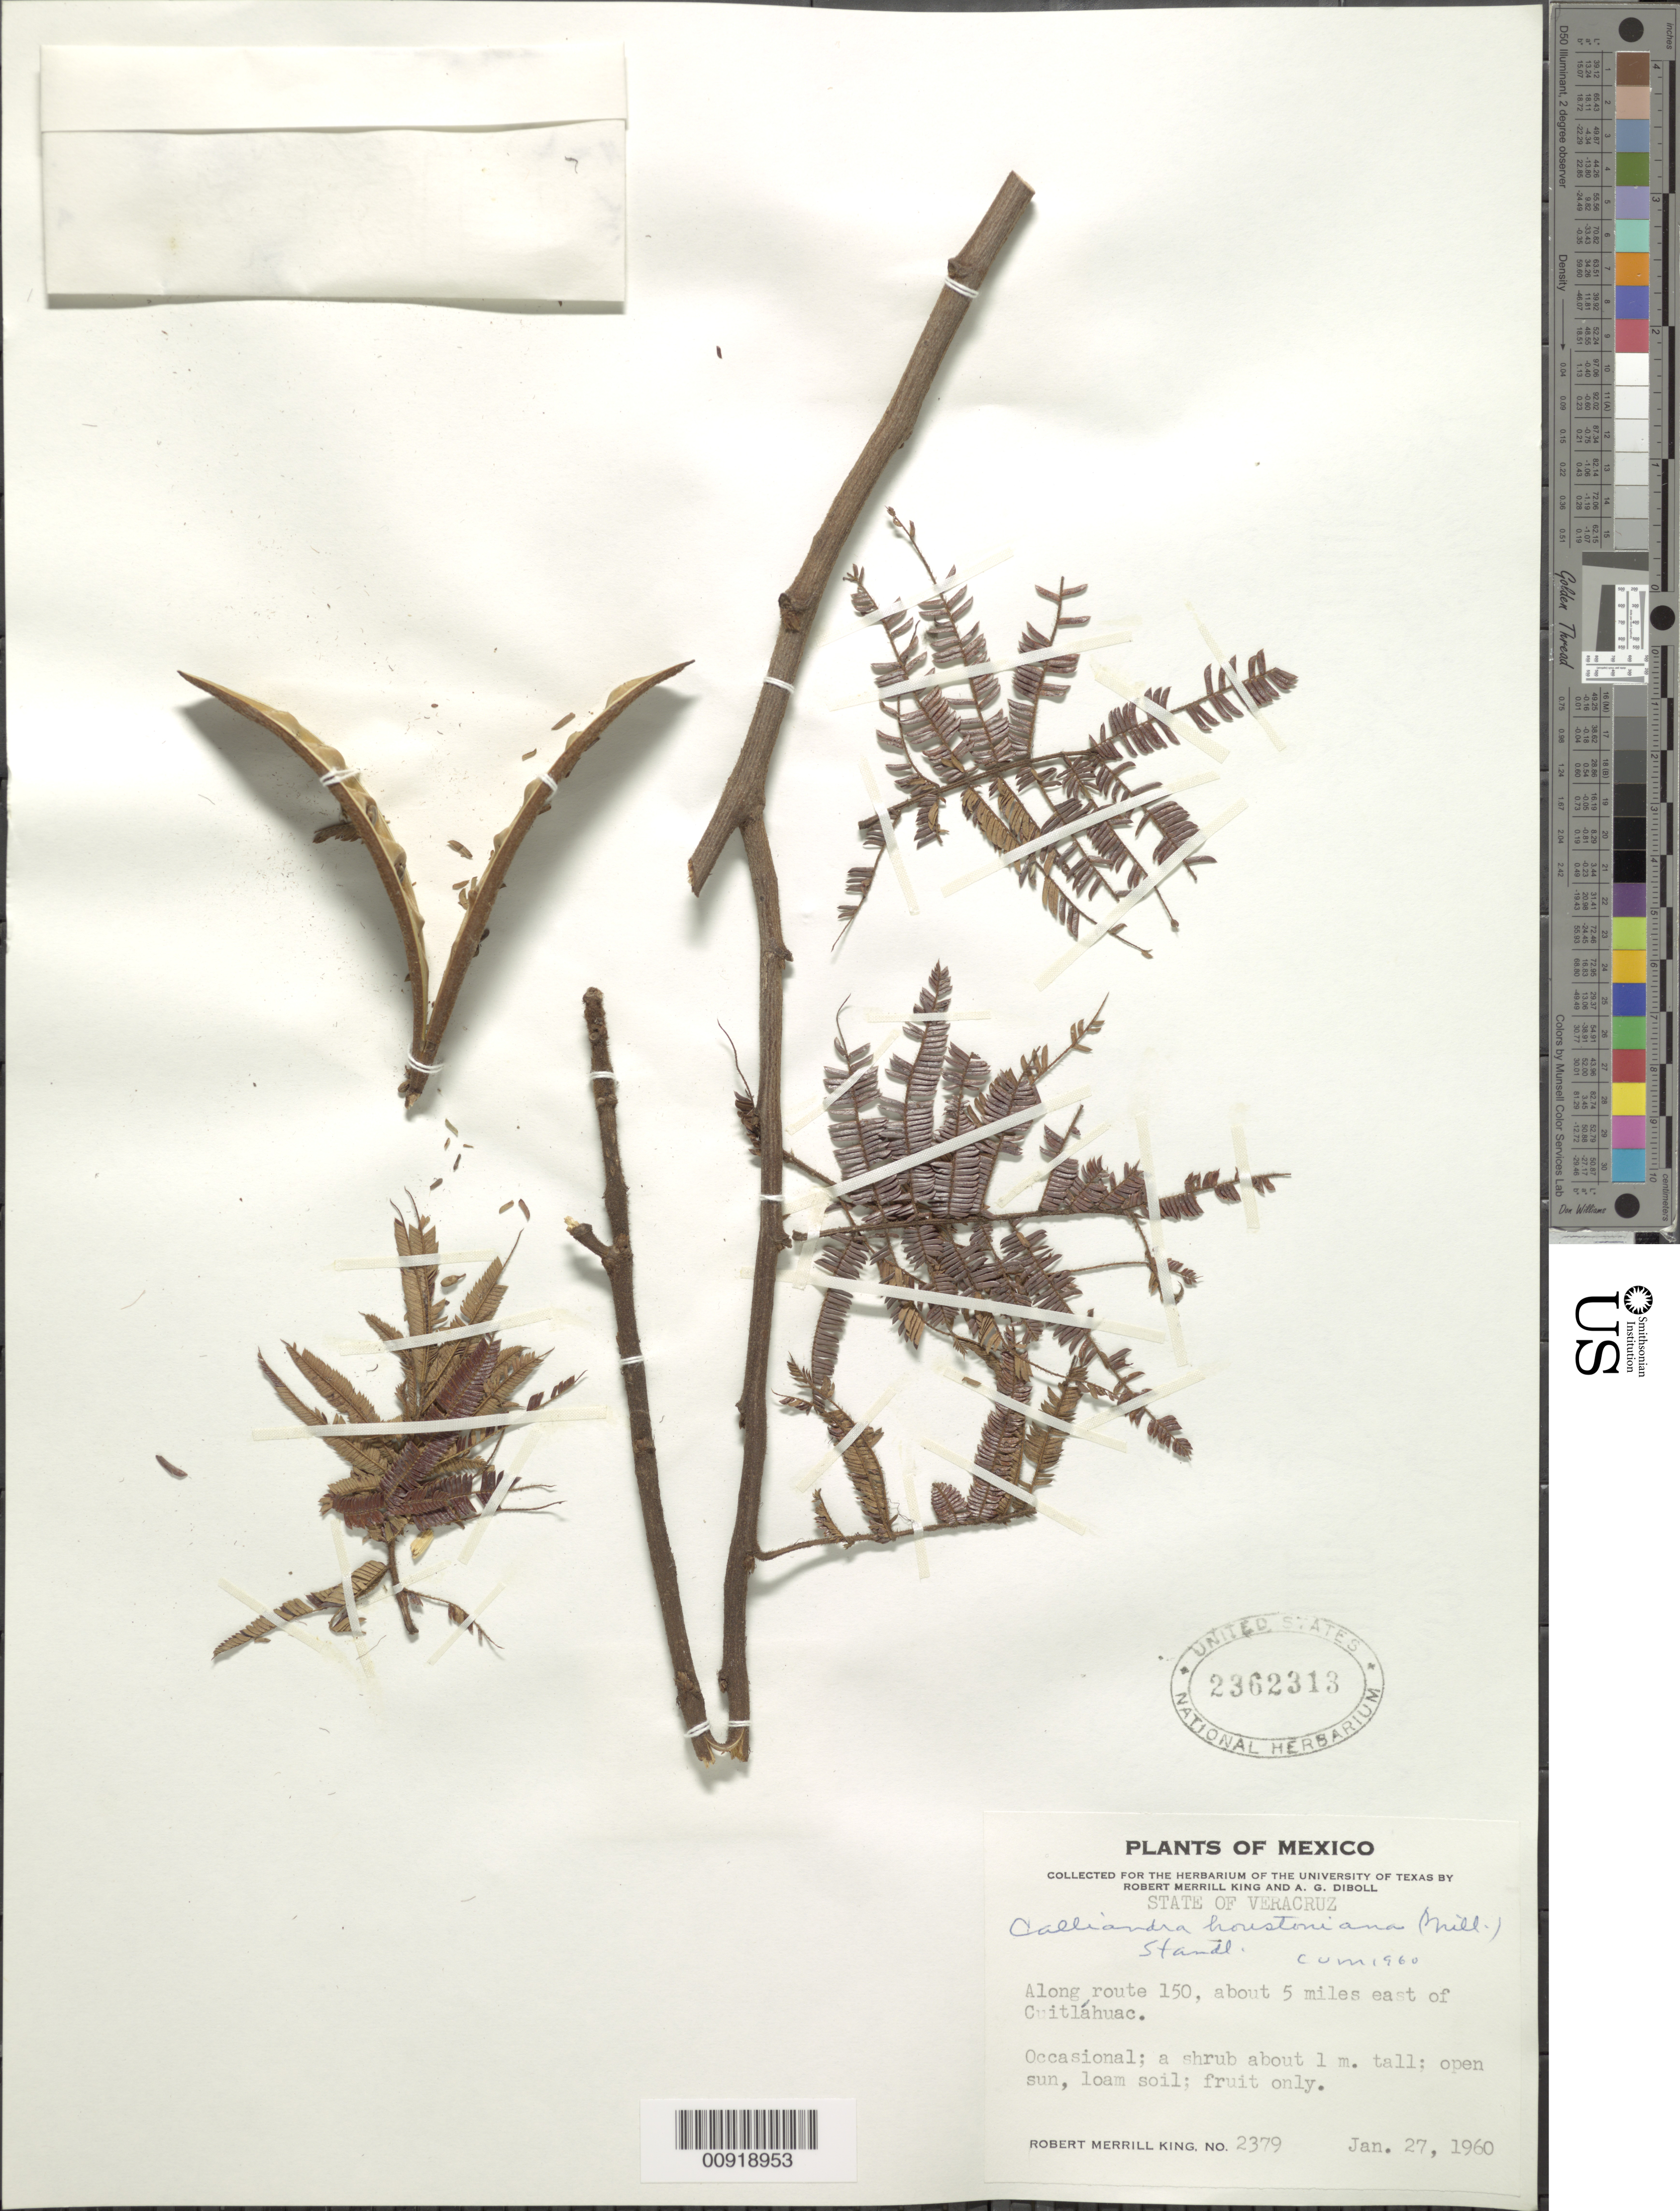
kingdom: Plantae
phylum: Tracheophyta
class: Magnoliopsida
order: Fabales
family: Fabaceae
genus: Calliandra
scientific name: Calliandra houstoniana var. houstoniana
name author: (Mill.) Standl.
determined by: Strong, Mark T., (BOT), Smithsonian Institution - National Museum of Natural History (UNITED STATES)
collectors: R. M. King & A. Diboll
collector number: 2379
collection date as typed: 27 Jan 1960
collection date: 1960-01-27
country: Mexico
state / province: Veracruz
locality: Along route 150, about 5 miles east of Cuitláhuac.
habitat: Open sun, loam soil.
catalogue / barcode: US 2362313